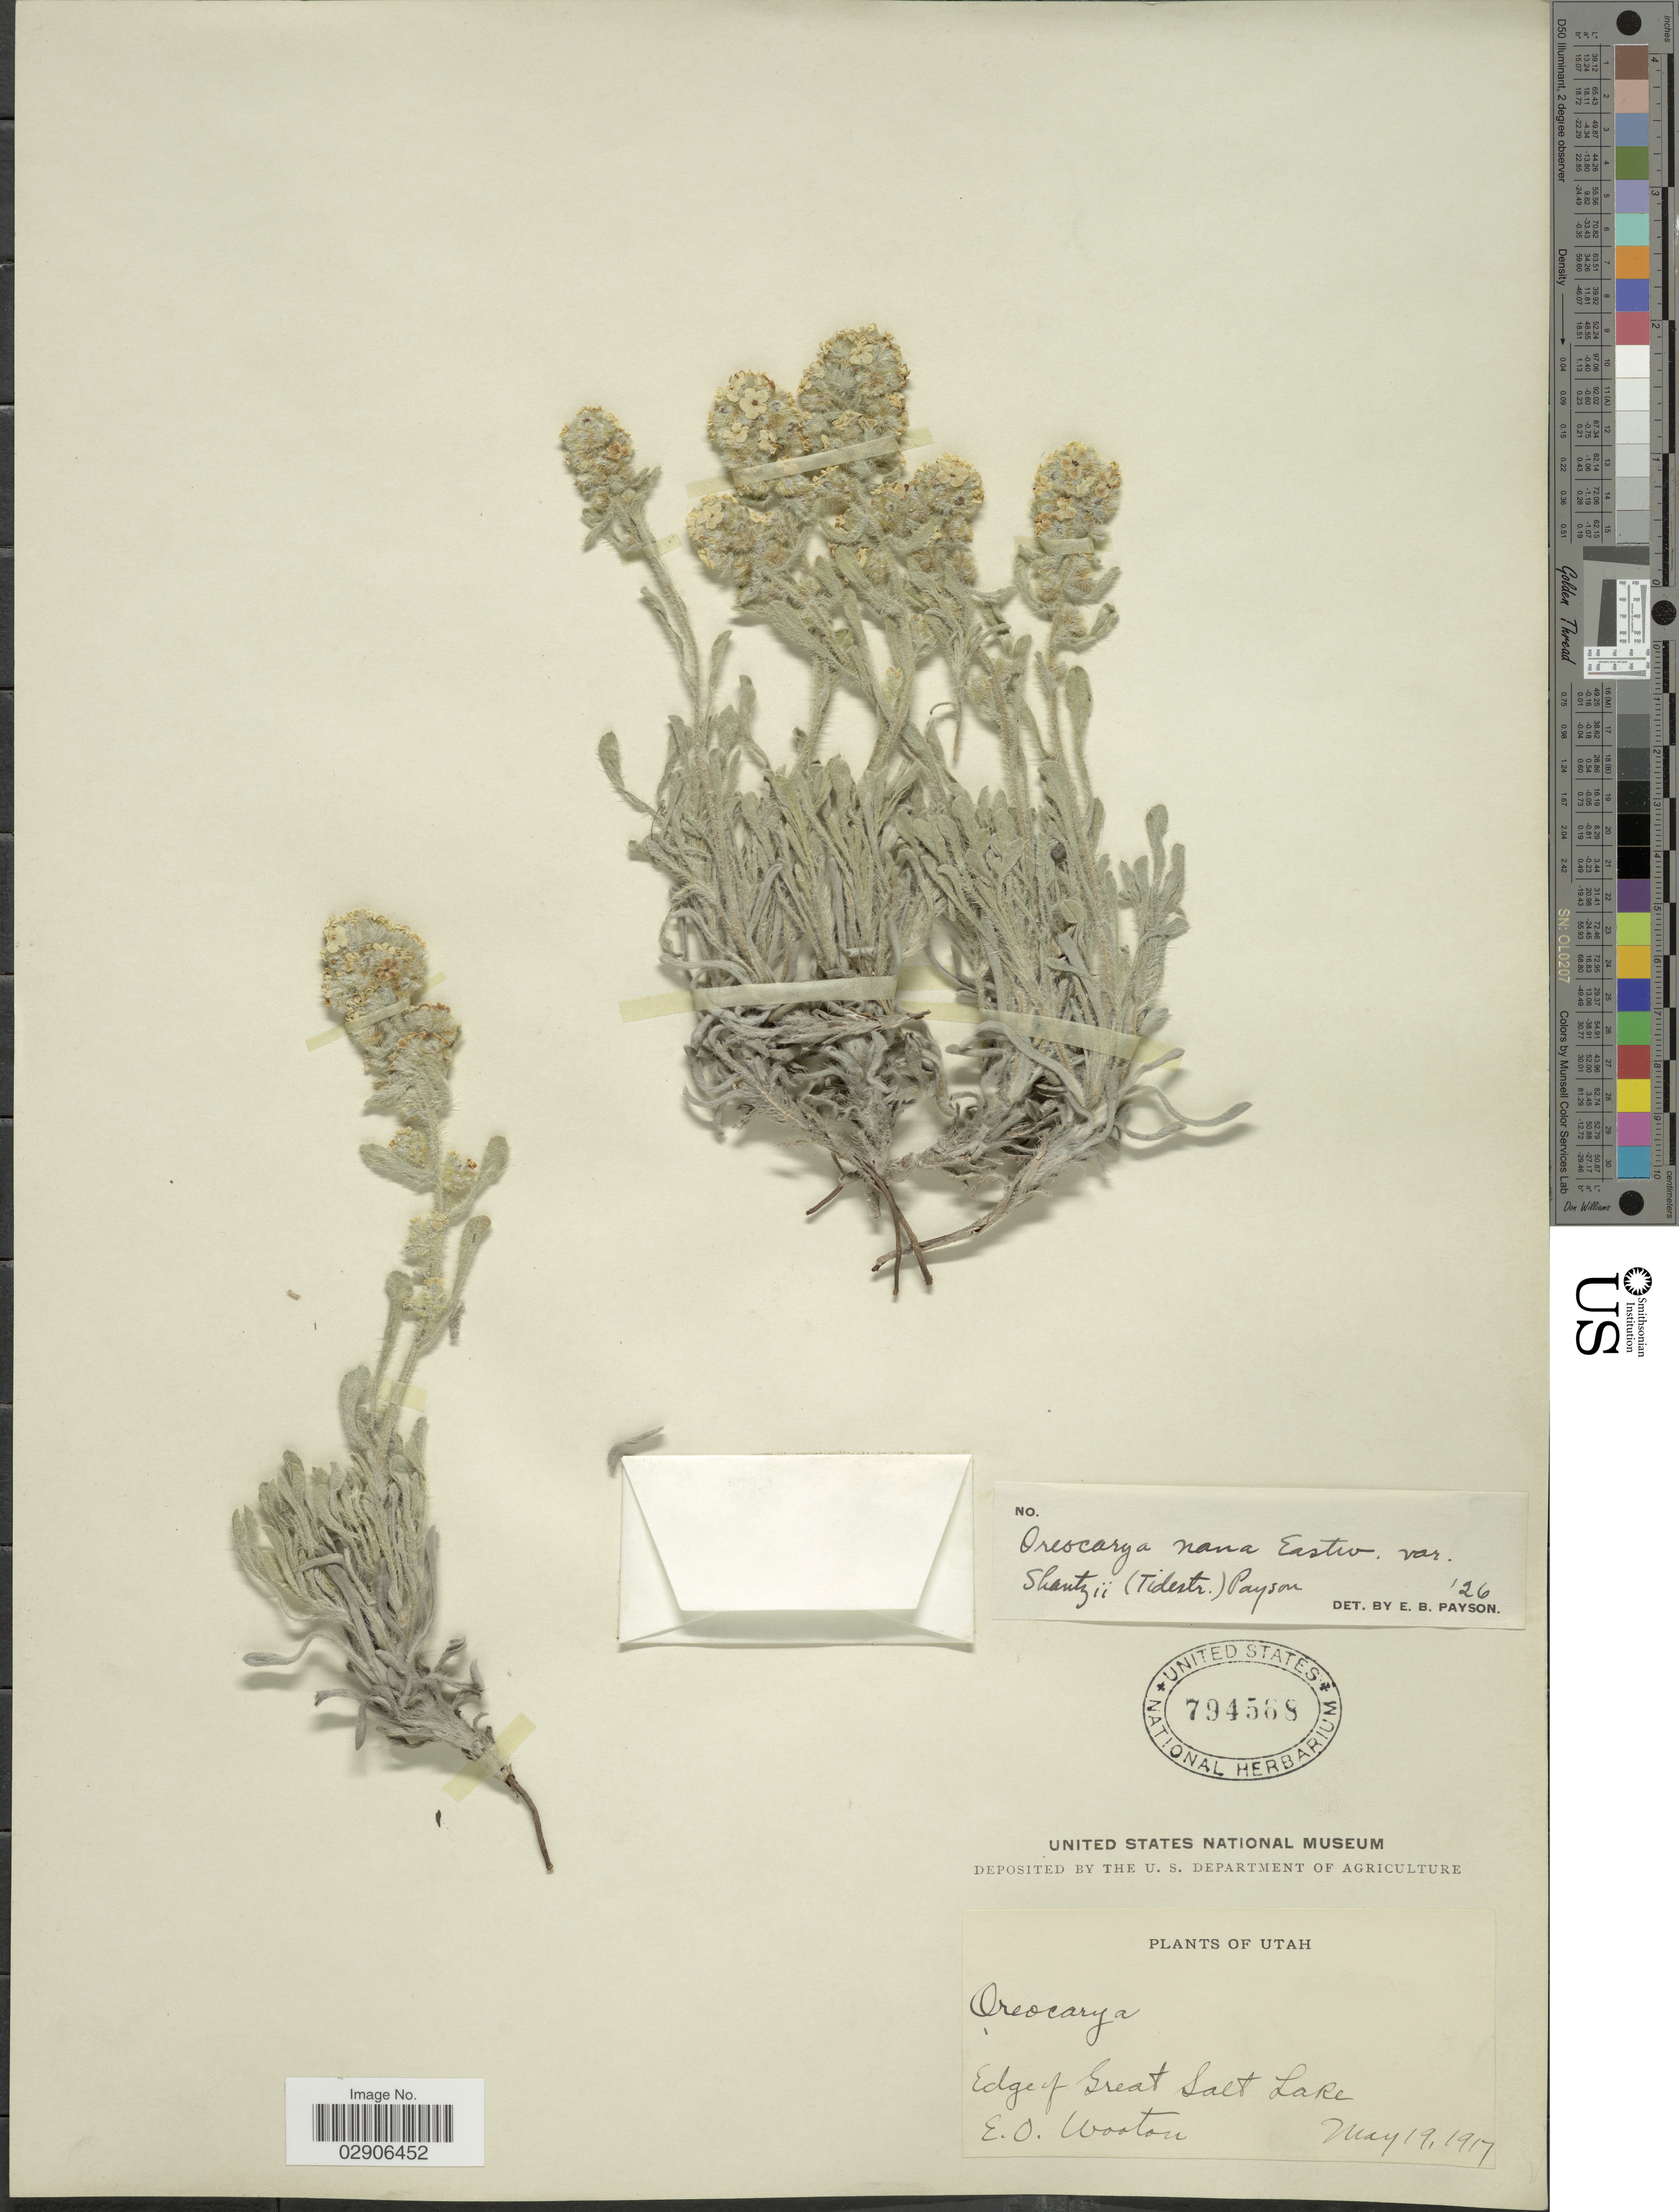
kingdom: Plantae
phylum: Tracheophyta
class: Magnoliopsida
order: Boraginales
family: Boraginaceae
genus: Oreocarya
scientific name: Oreocarya humilis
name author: (A. Gray) Greene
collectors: E. O. Wooton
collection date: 1917-05-19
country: United States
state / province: Utah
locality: Edge of Great Salt Lake.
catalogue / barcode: US 794568